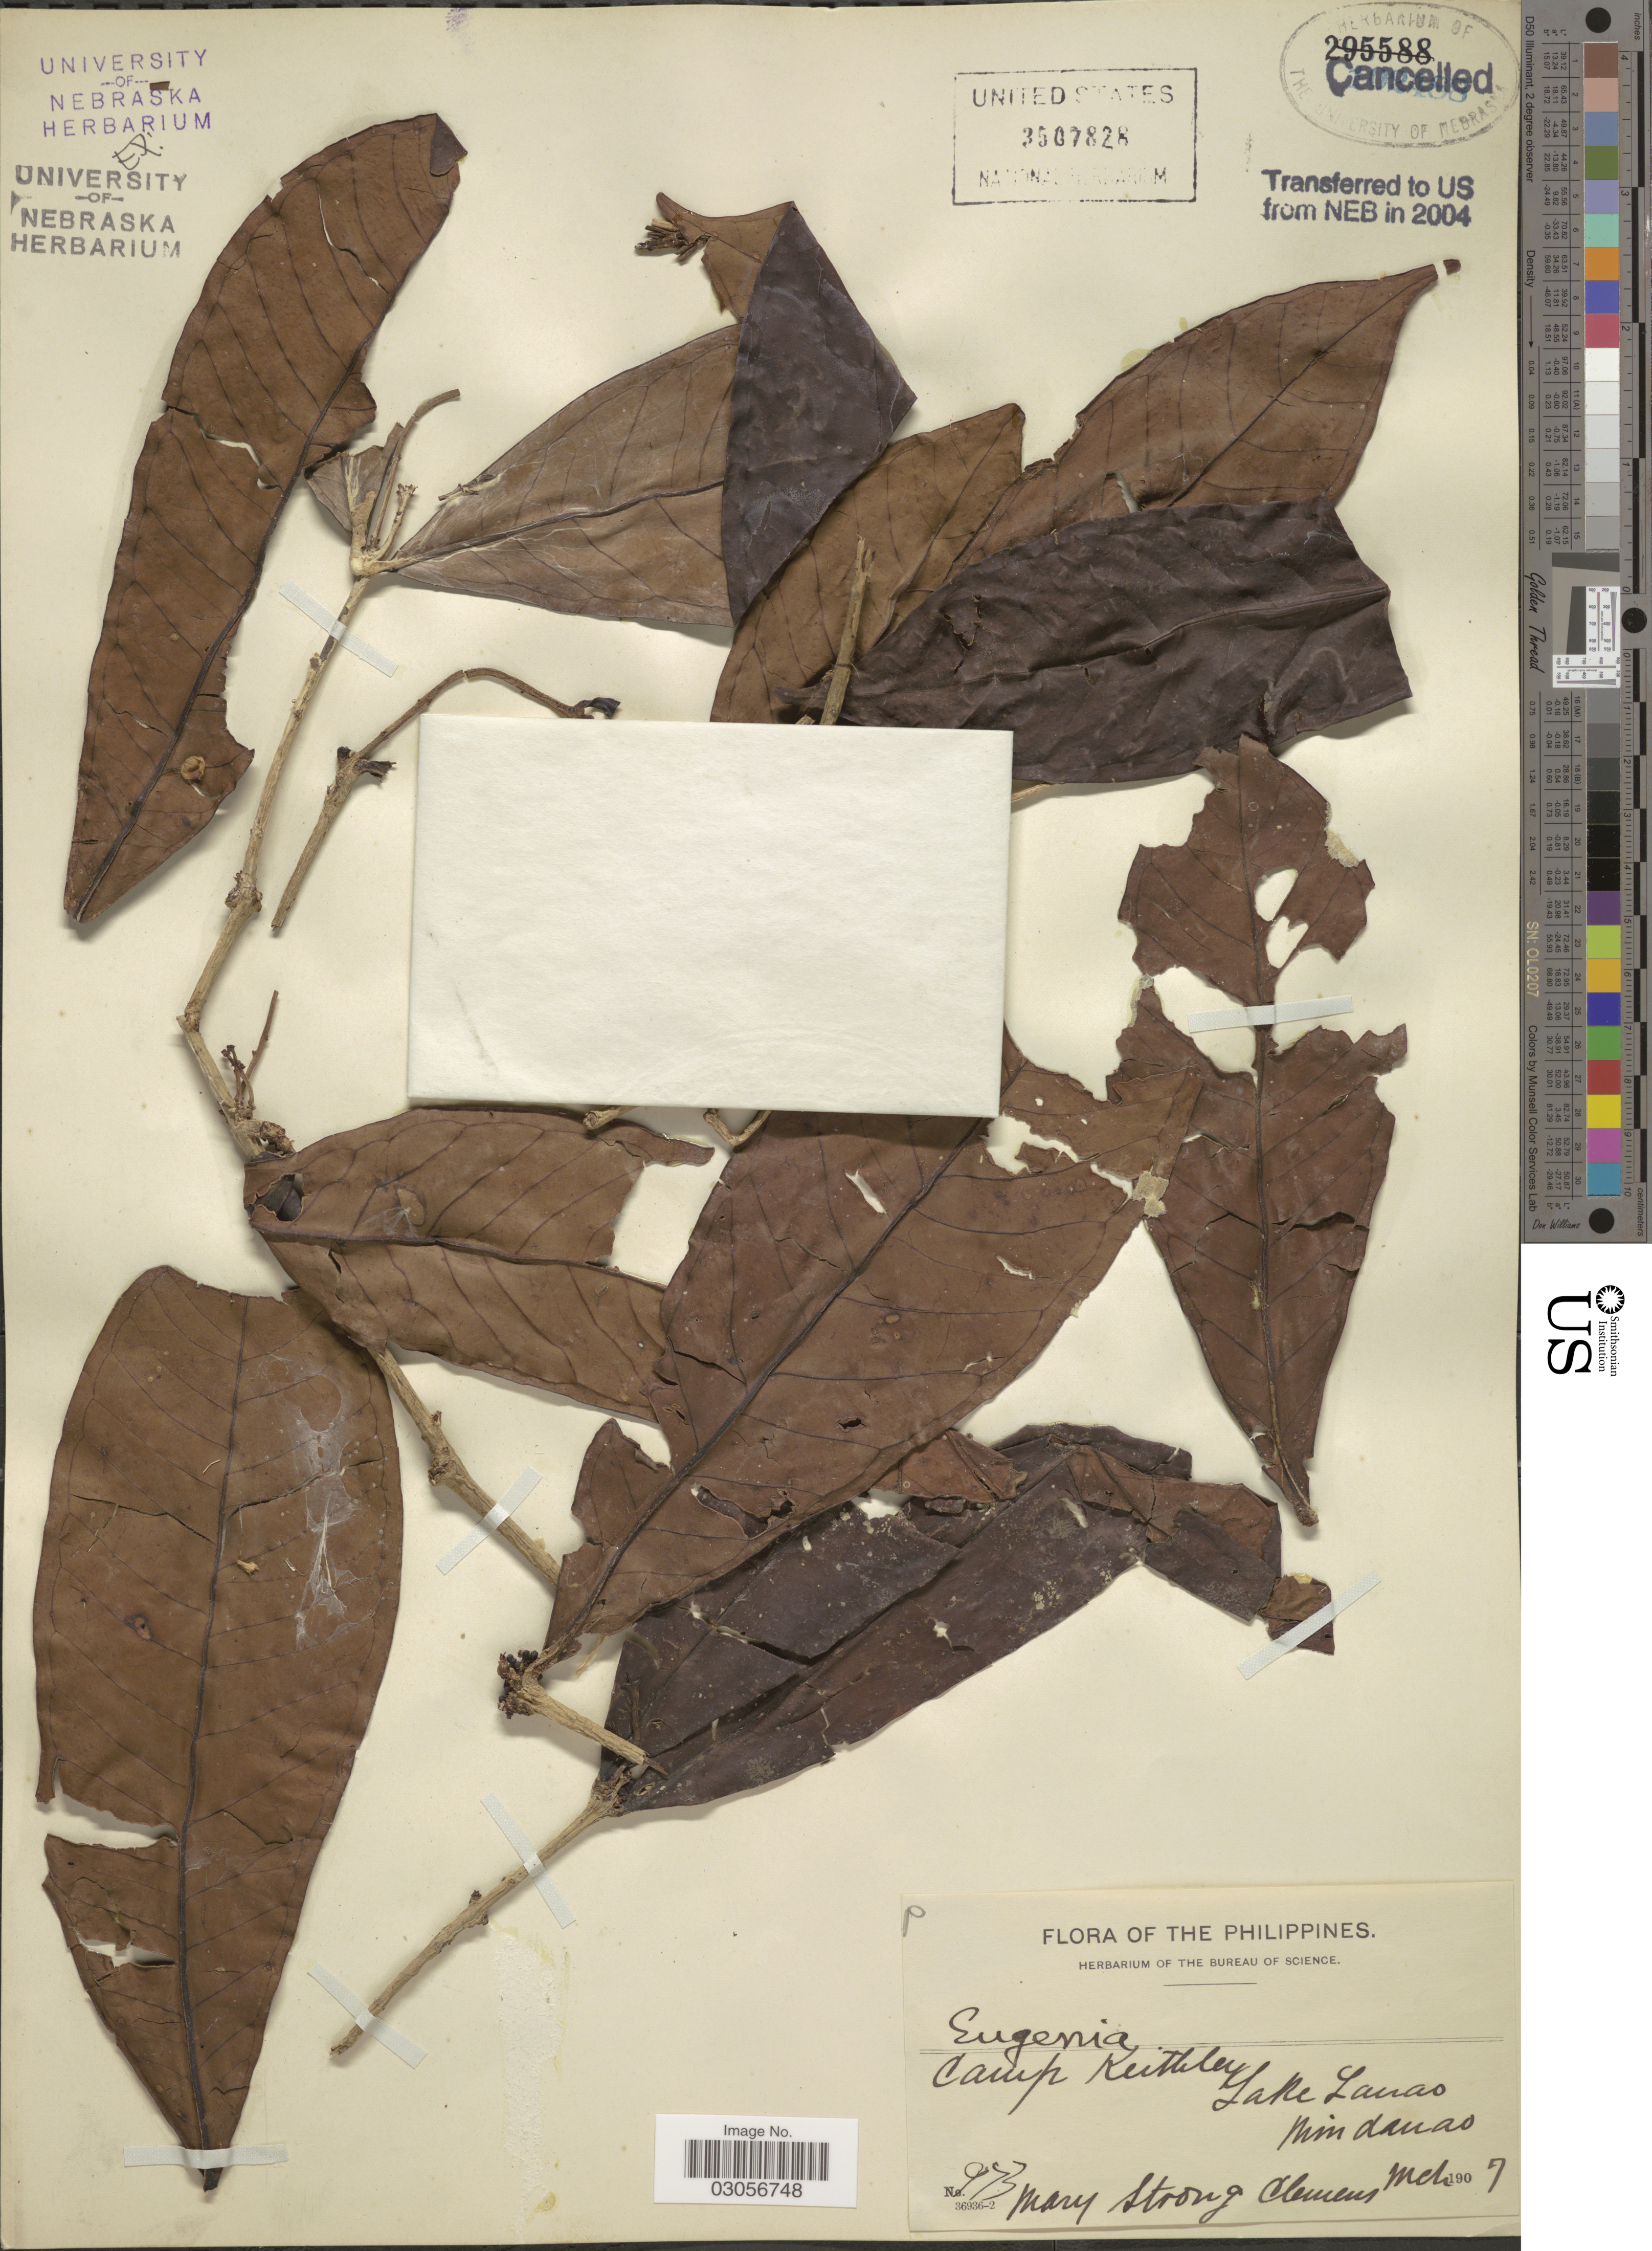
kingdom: Plantae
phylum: Tracheophyta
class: Magnoliopsida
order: Myrtales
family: Myrtaceae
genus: Syzygium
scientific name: Syzygium sp.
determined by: Strong, M. T., (US), Smithsonian Institution - National Museum of Natural History (UNITED STATES)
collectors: M. S. Clemens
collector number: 973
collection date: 1907-03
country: Philippines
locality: Camp Keithley, Lake Lanao, Mindanao.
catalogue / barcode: US 3507828